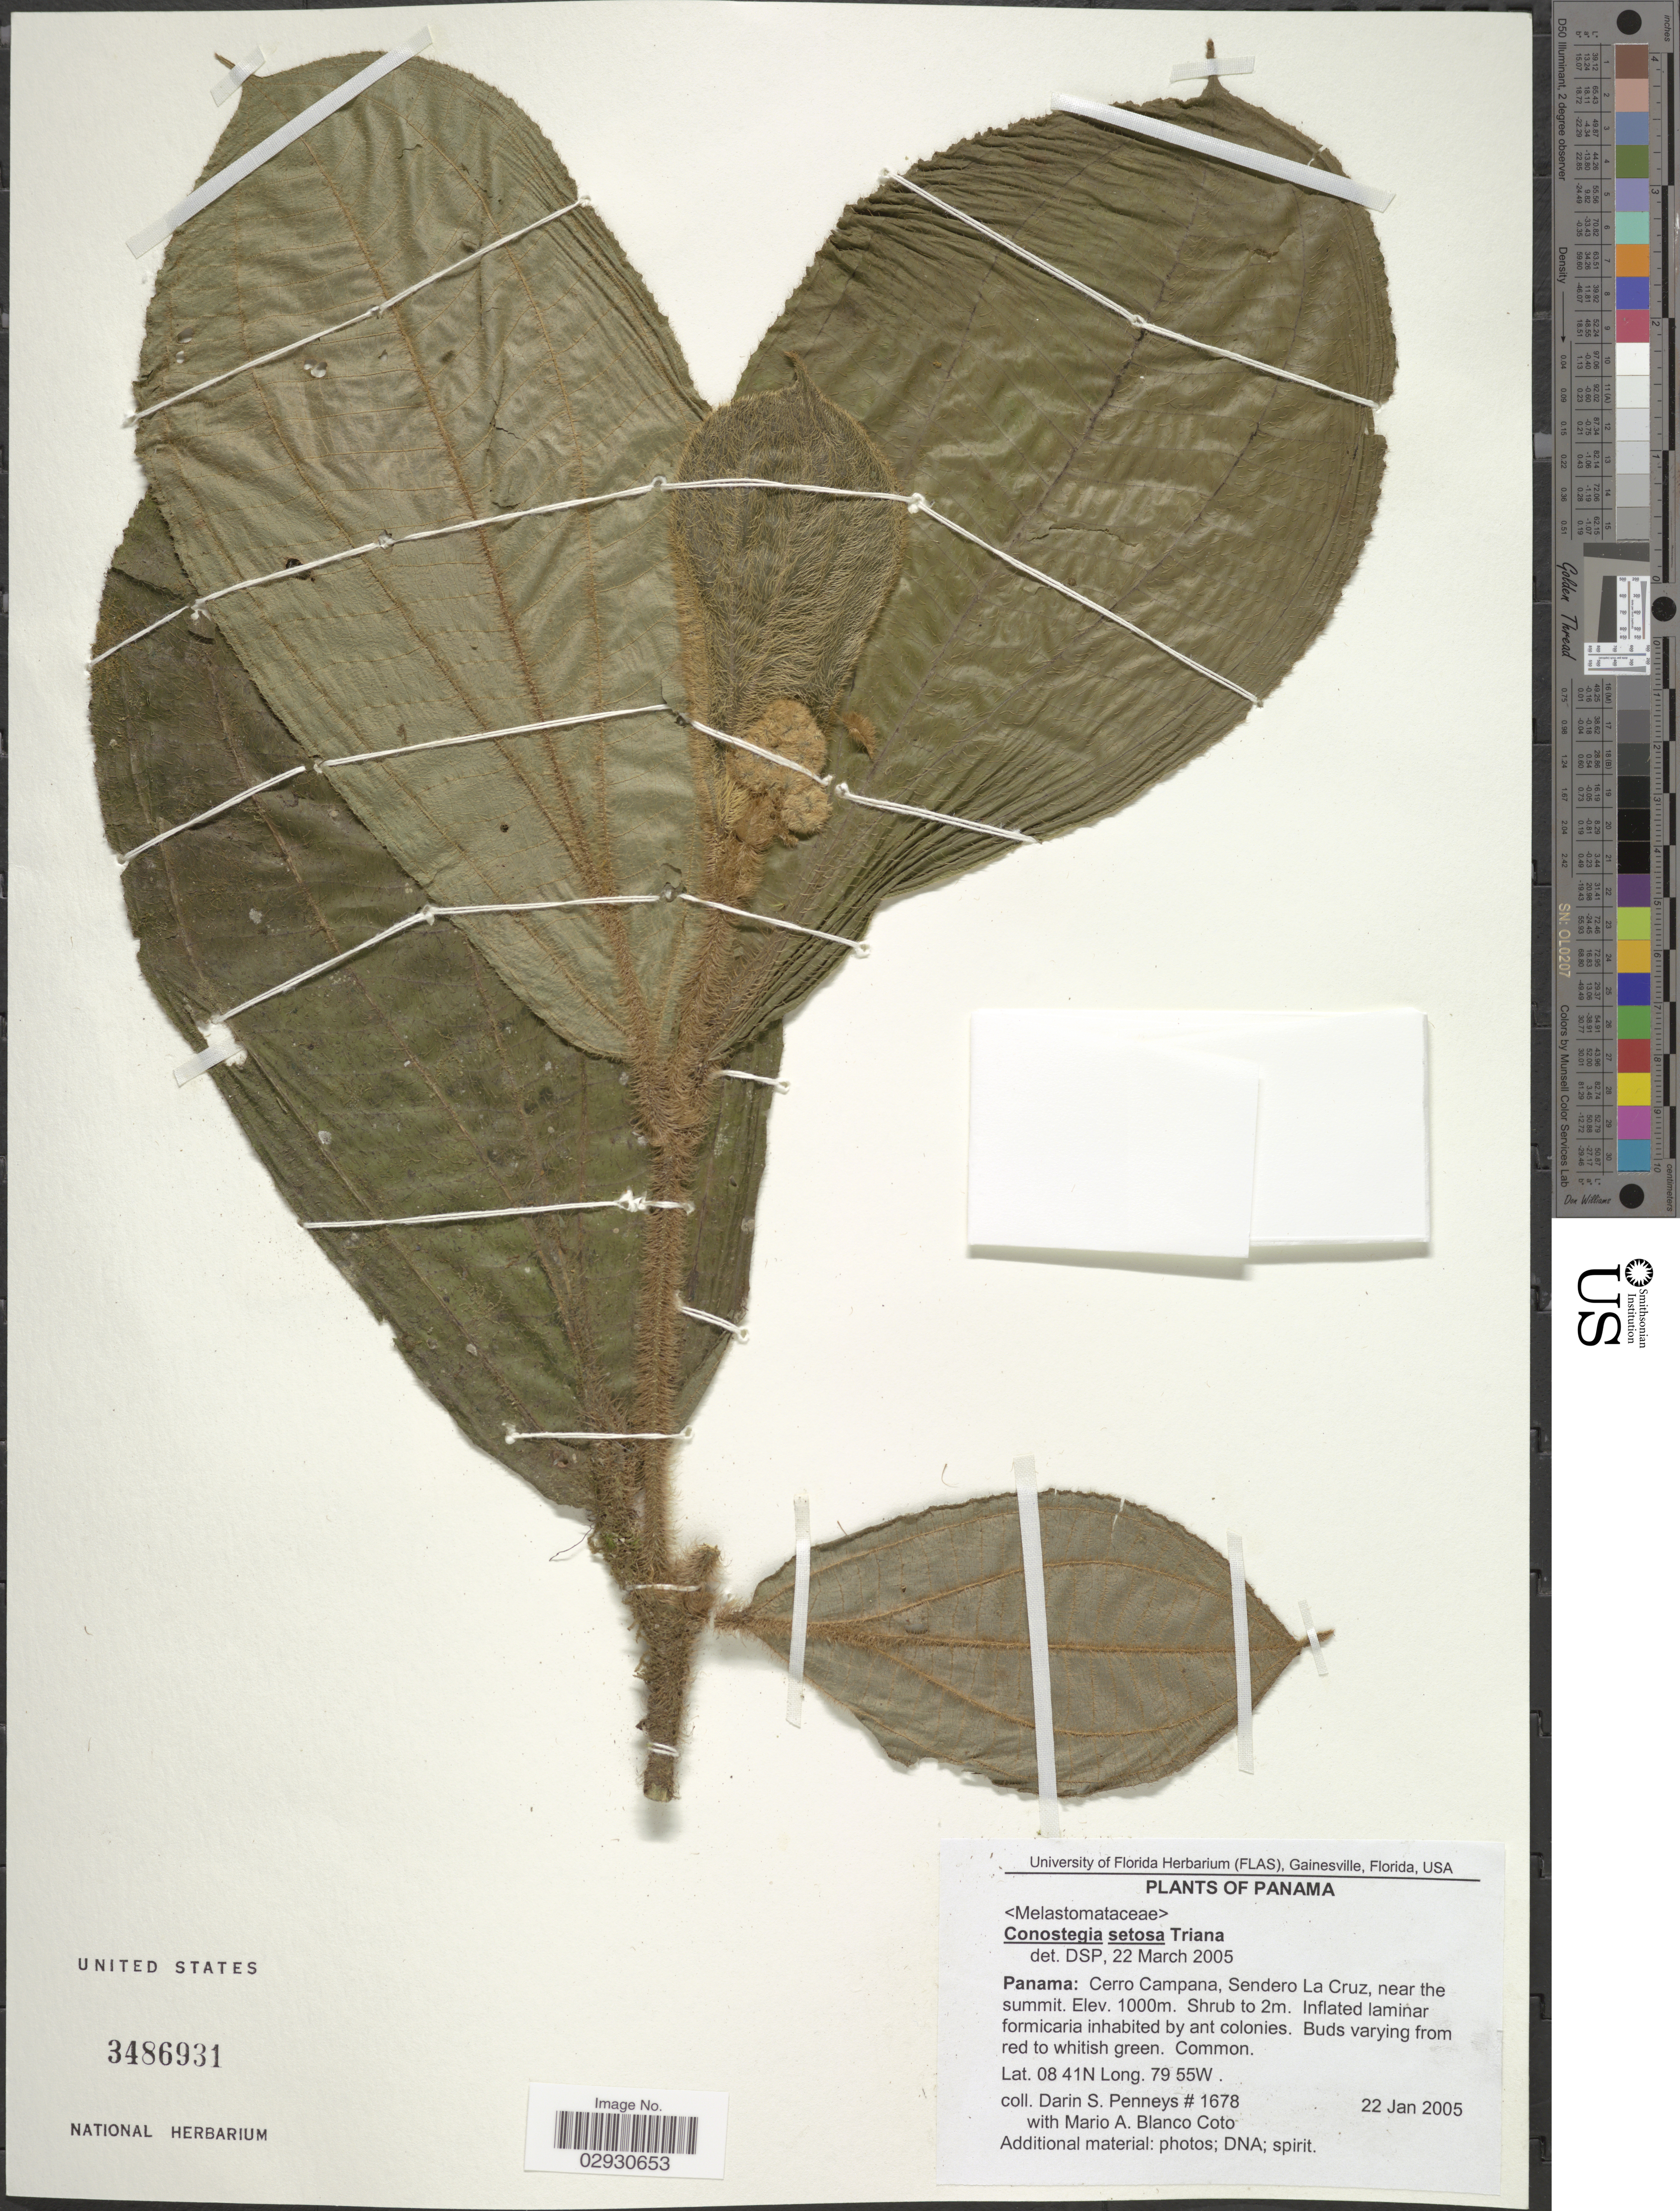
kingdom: Plantae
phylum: Tracheophyta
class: Magnoliopsida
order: Myrtales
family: Melastomataceae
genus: Conostegia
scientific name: Conostegia setosa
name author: Triana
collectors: D. S. Penneys & M. A. Blanco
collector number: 1678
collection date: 2005-01-22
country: Panama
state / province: Panamá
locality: Cerro Campana, Sendero La Cruz, near the summit.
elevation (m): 1000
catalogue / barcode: US 3486931